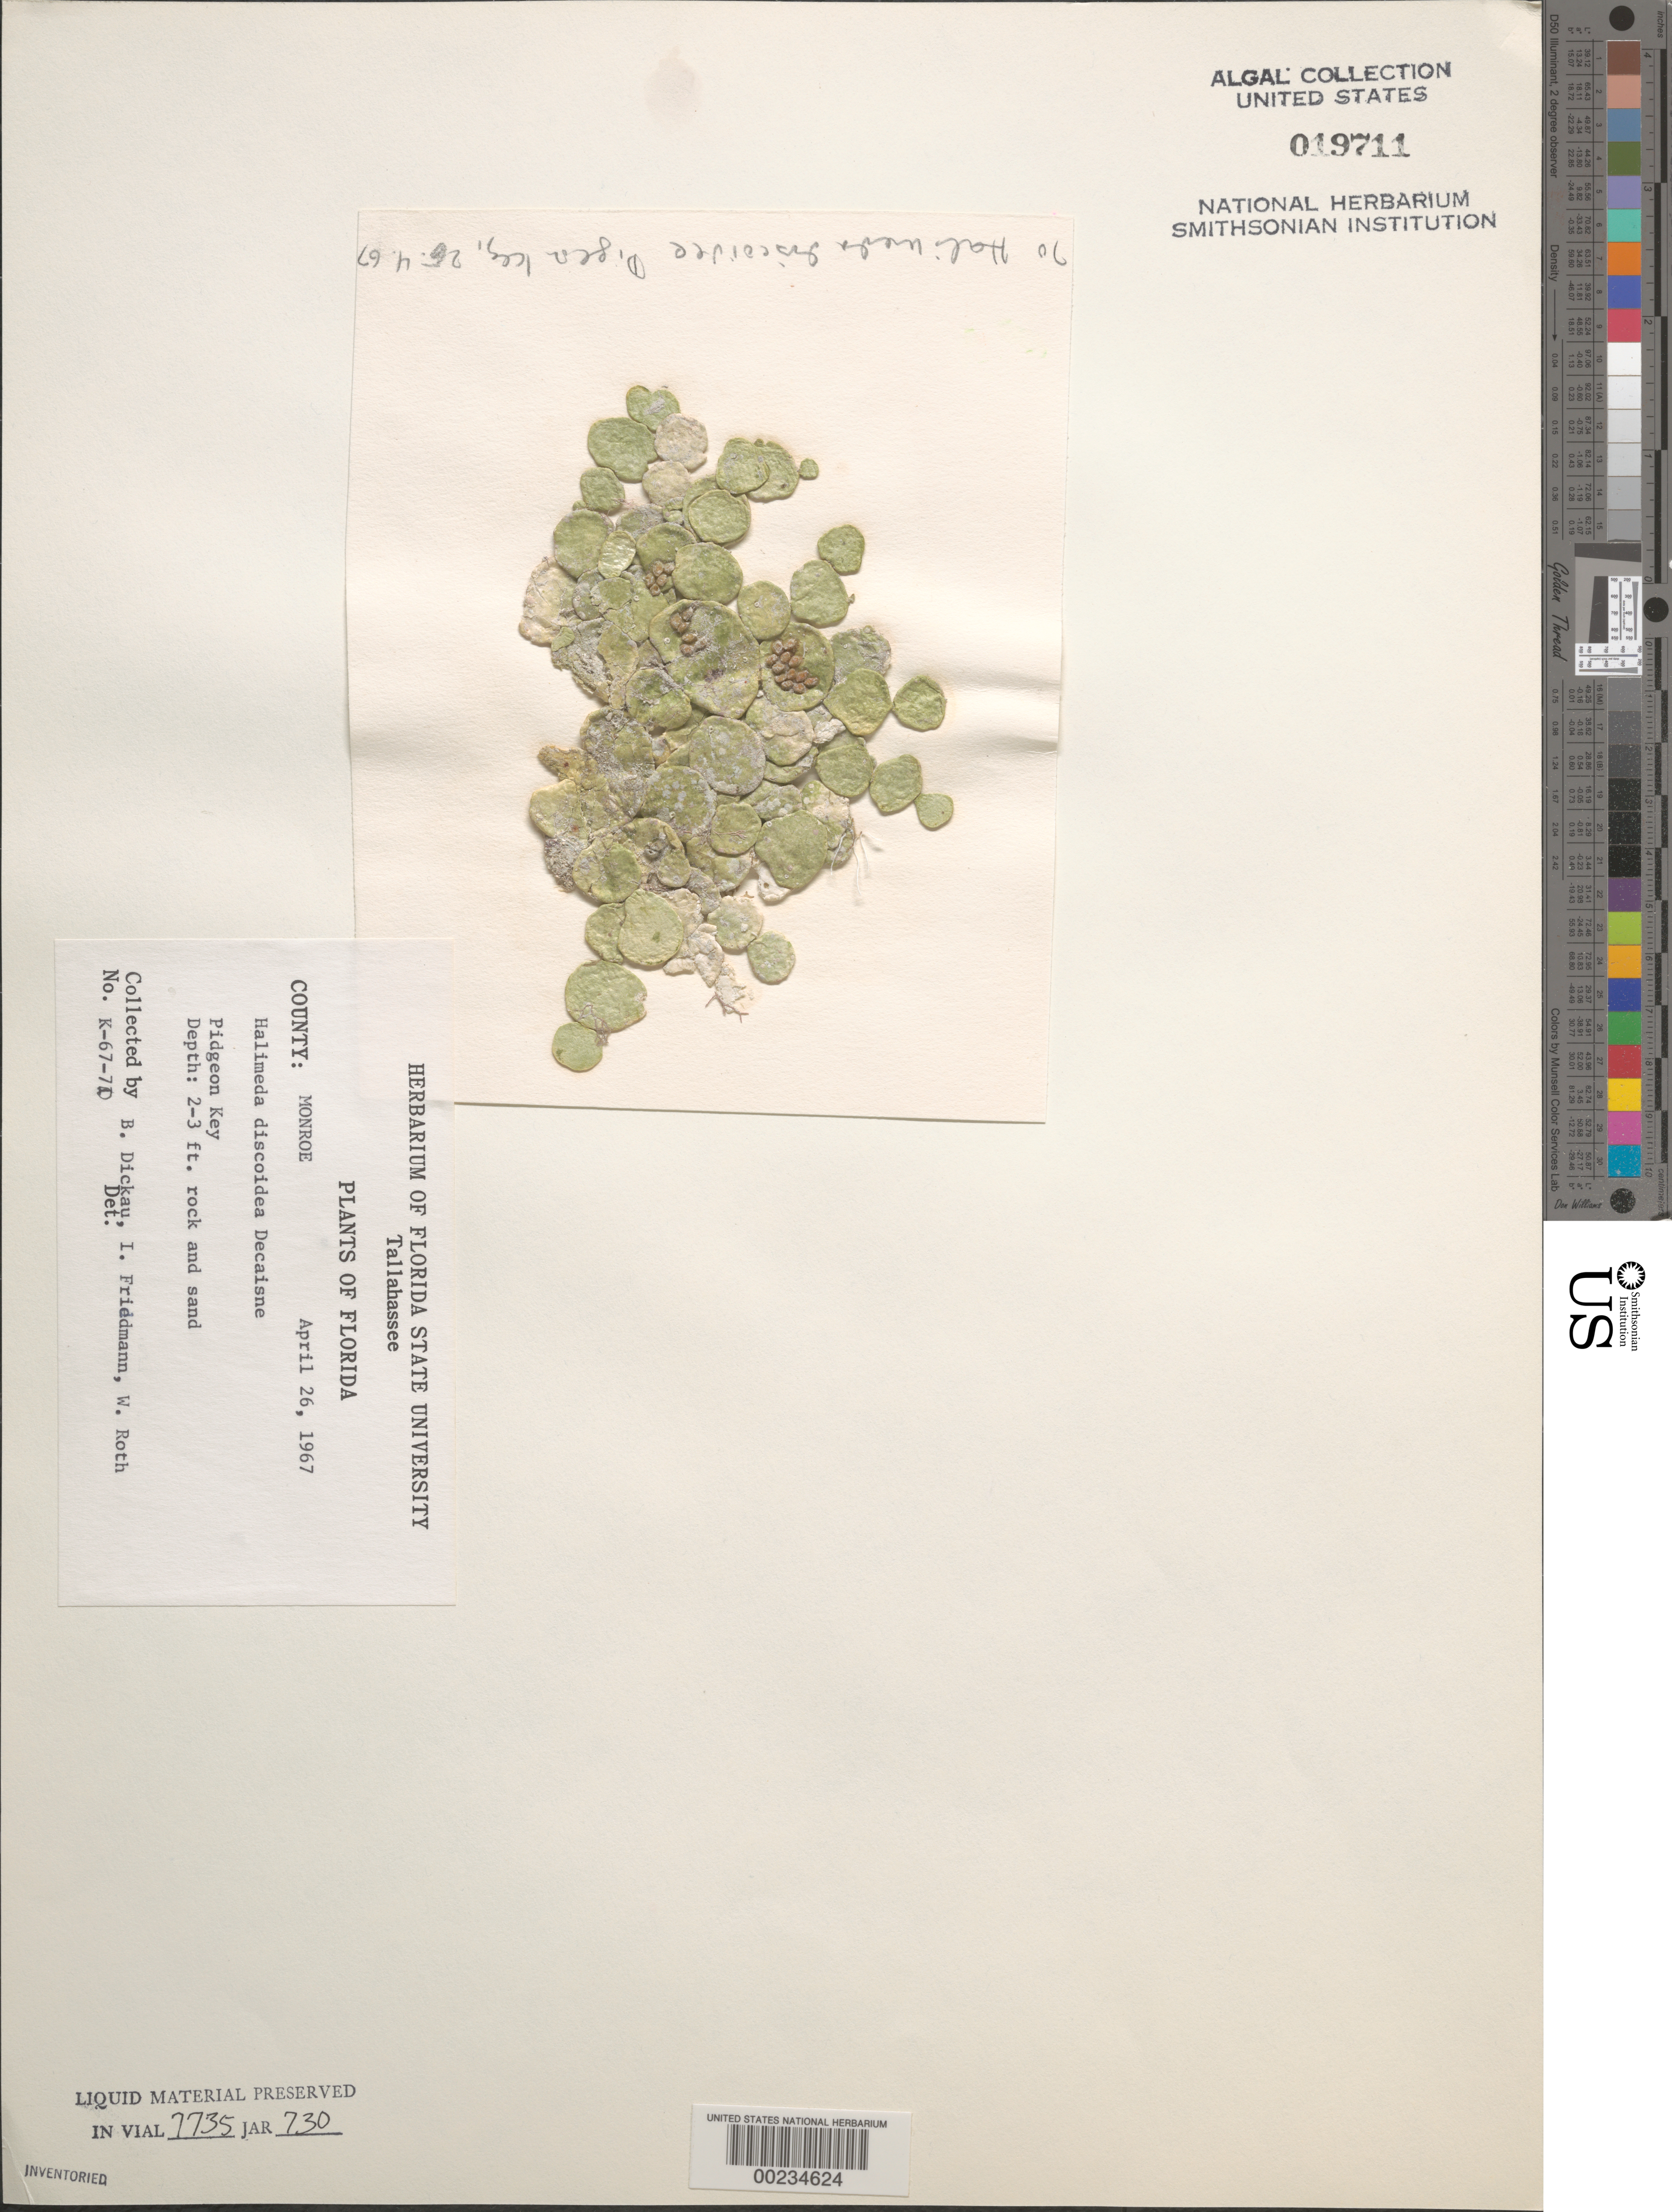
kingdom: Plantae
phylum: Chlorophyta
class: Ulvophyceae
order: Bryopsidales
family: Halimedaceae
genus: Halimeda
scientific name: Halimeda discoidea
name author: Decne.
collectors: B. Dickau, E. Friedmann & W. C. Roth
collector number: K-67-70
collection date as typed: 26 Apr 1967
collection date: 1967-04-26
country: United States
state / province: Florida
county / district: Monroe County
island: Pigeon Key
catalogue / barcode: US 19711